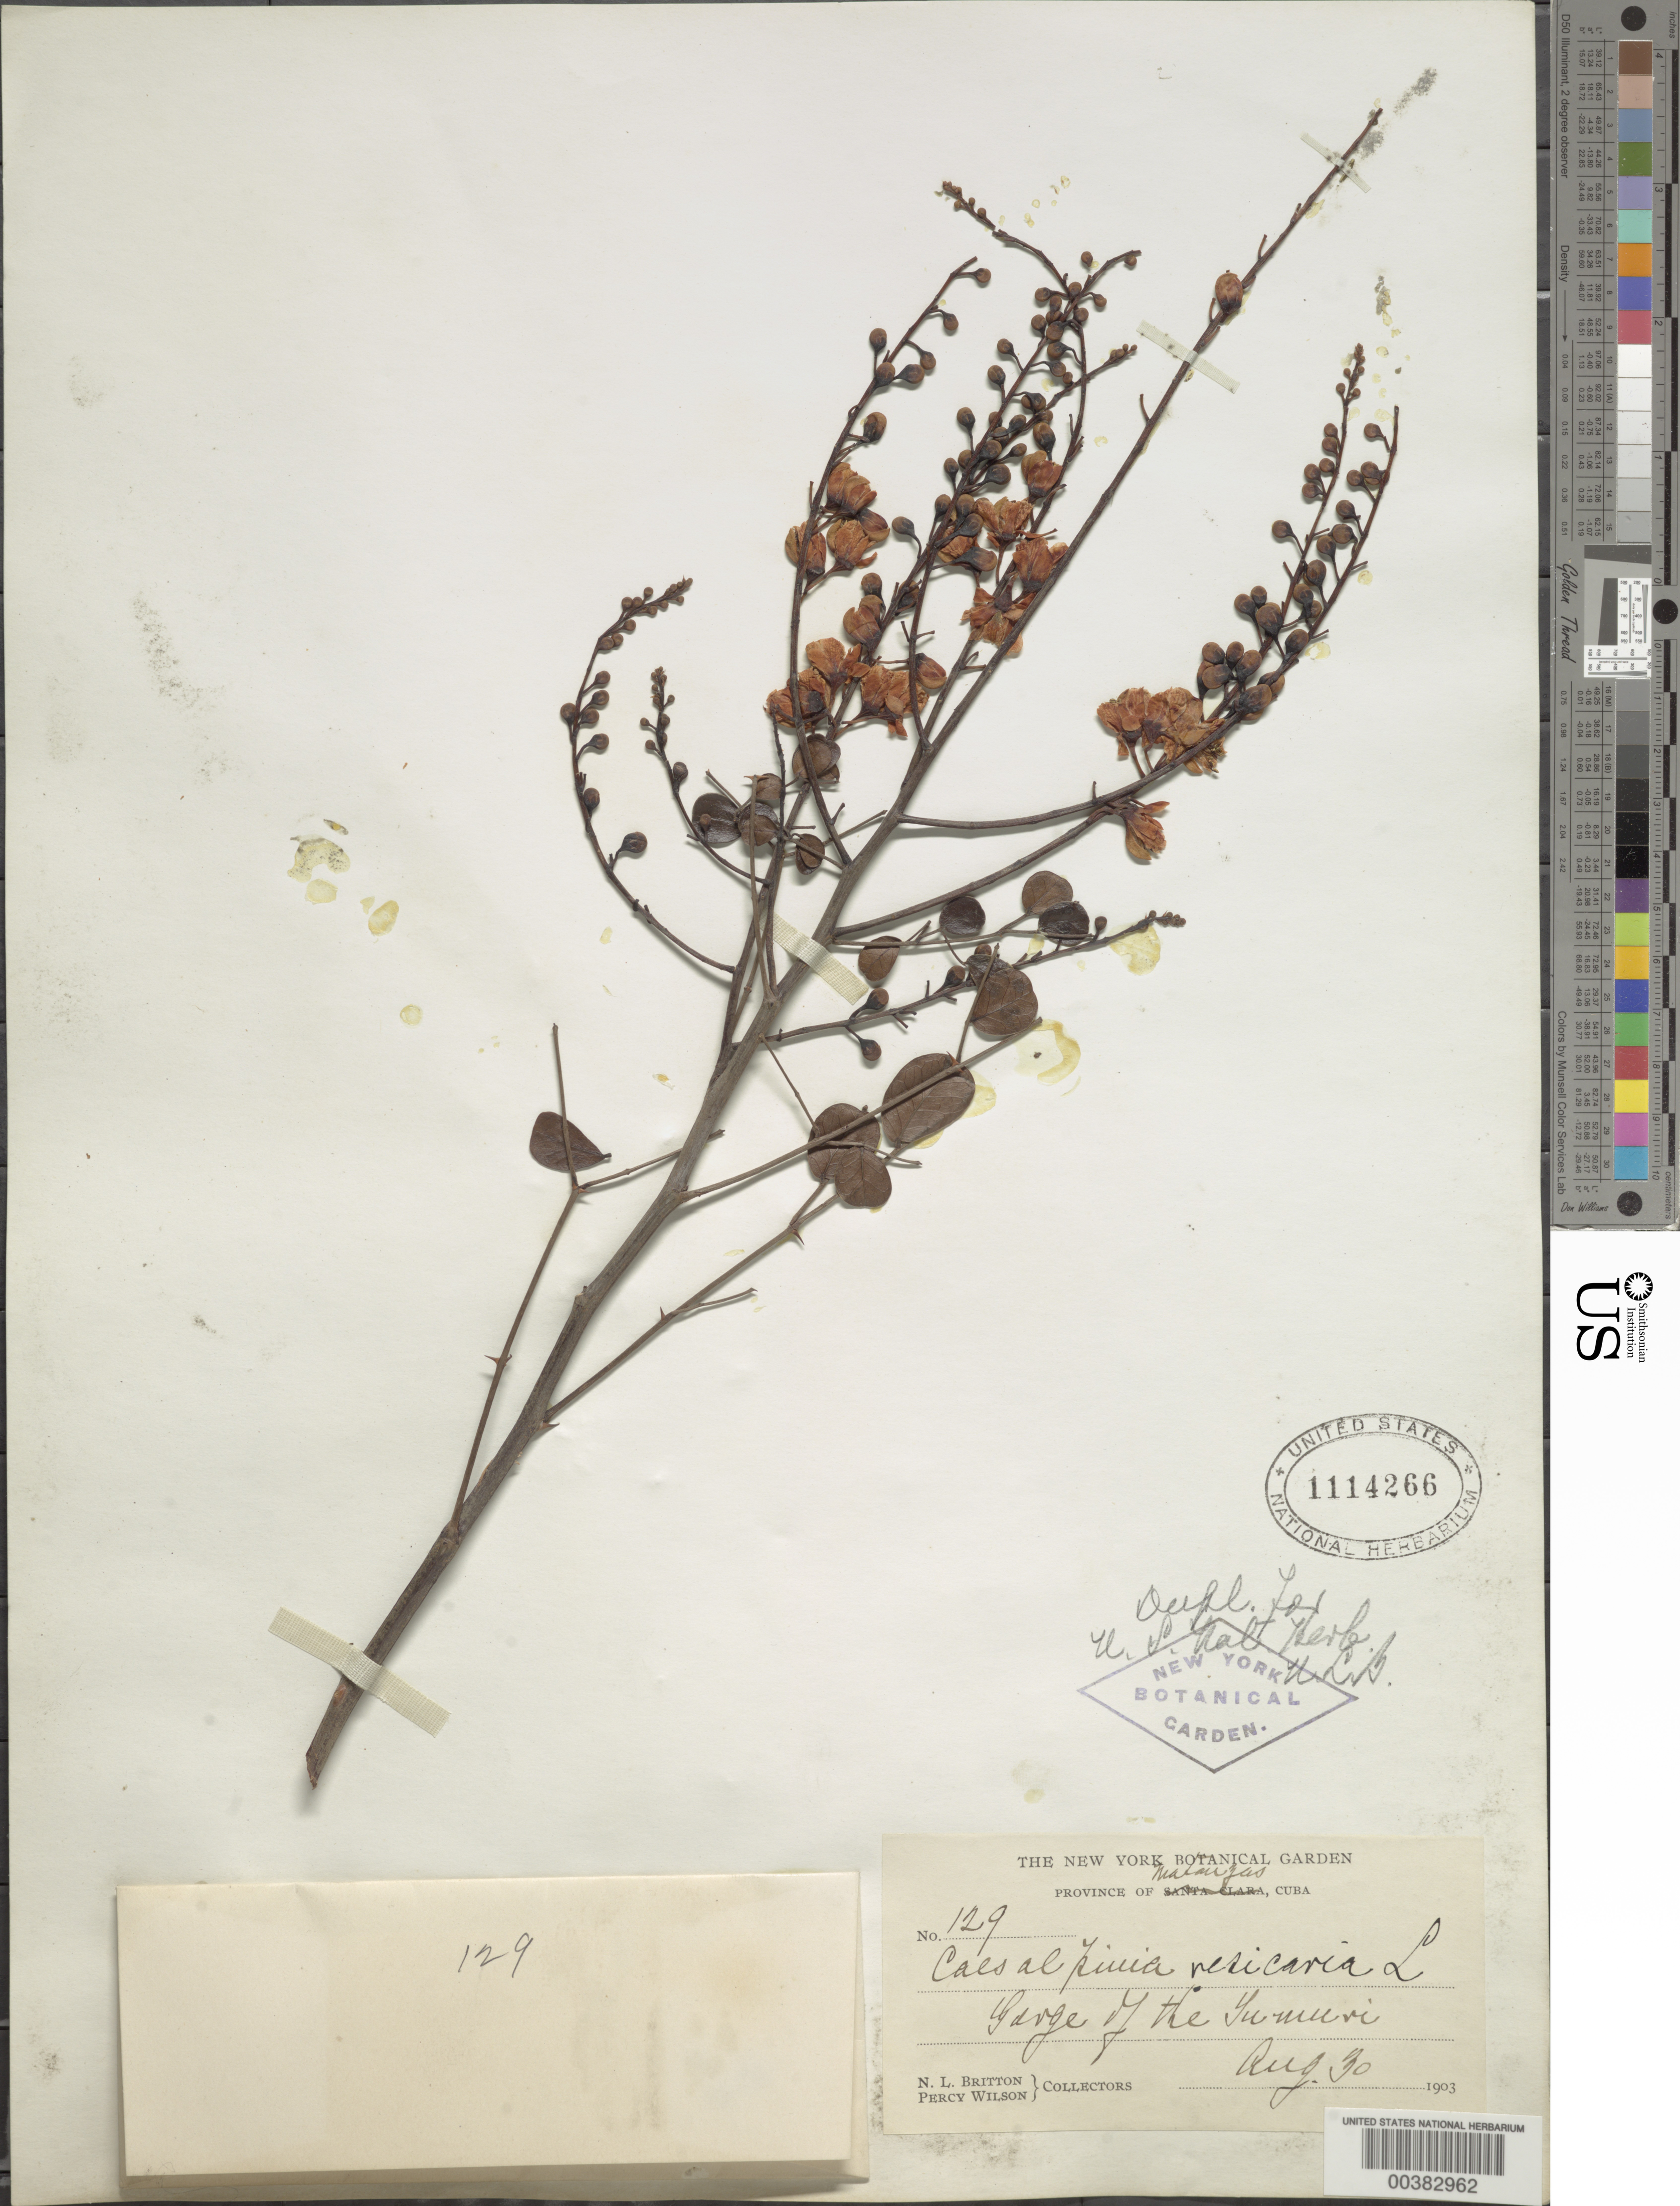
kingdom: Plantae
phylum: Tracheophyta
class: Magnoliopsida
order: Fabales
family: Fabaceae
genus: Tara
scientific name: Tara vesicaria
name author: (L.) Molinari et al.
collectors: N. Britton & P. Wilson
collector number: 129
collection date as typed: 30 Aug 1903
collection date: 1903-08-30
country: Cuba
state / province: Matanzas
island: Greater Antilles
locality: Gorge of the Yumuri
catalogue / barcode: US 1114266